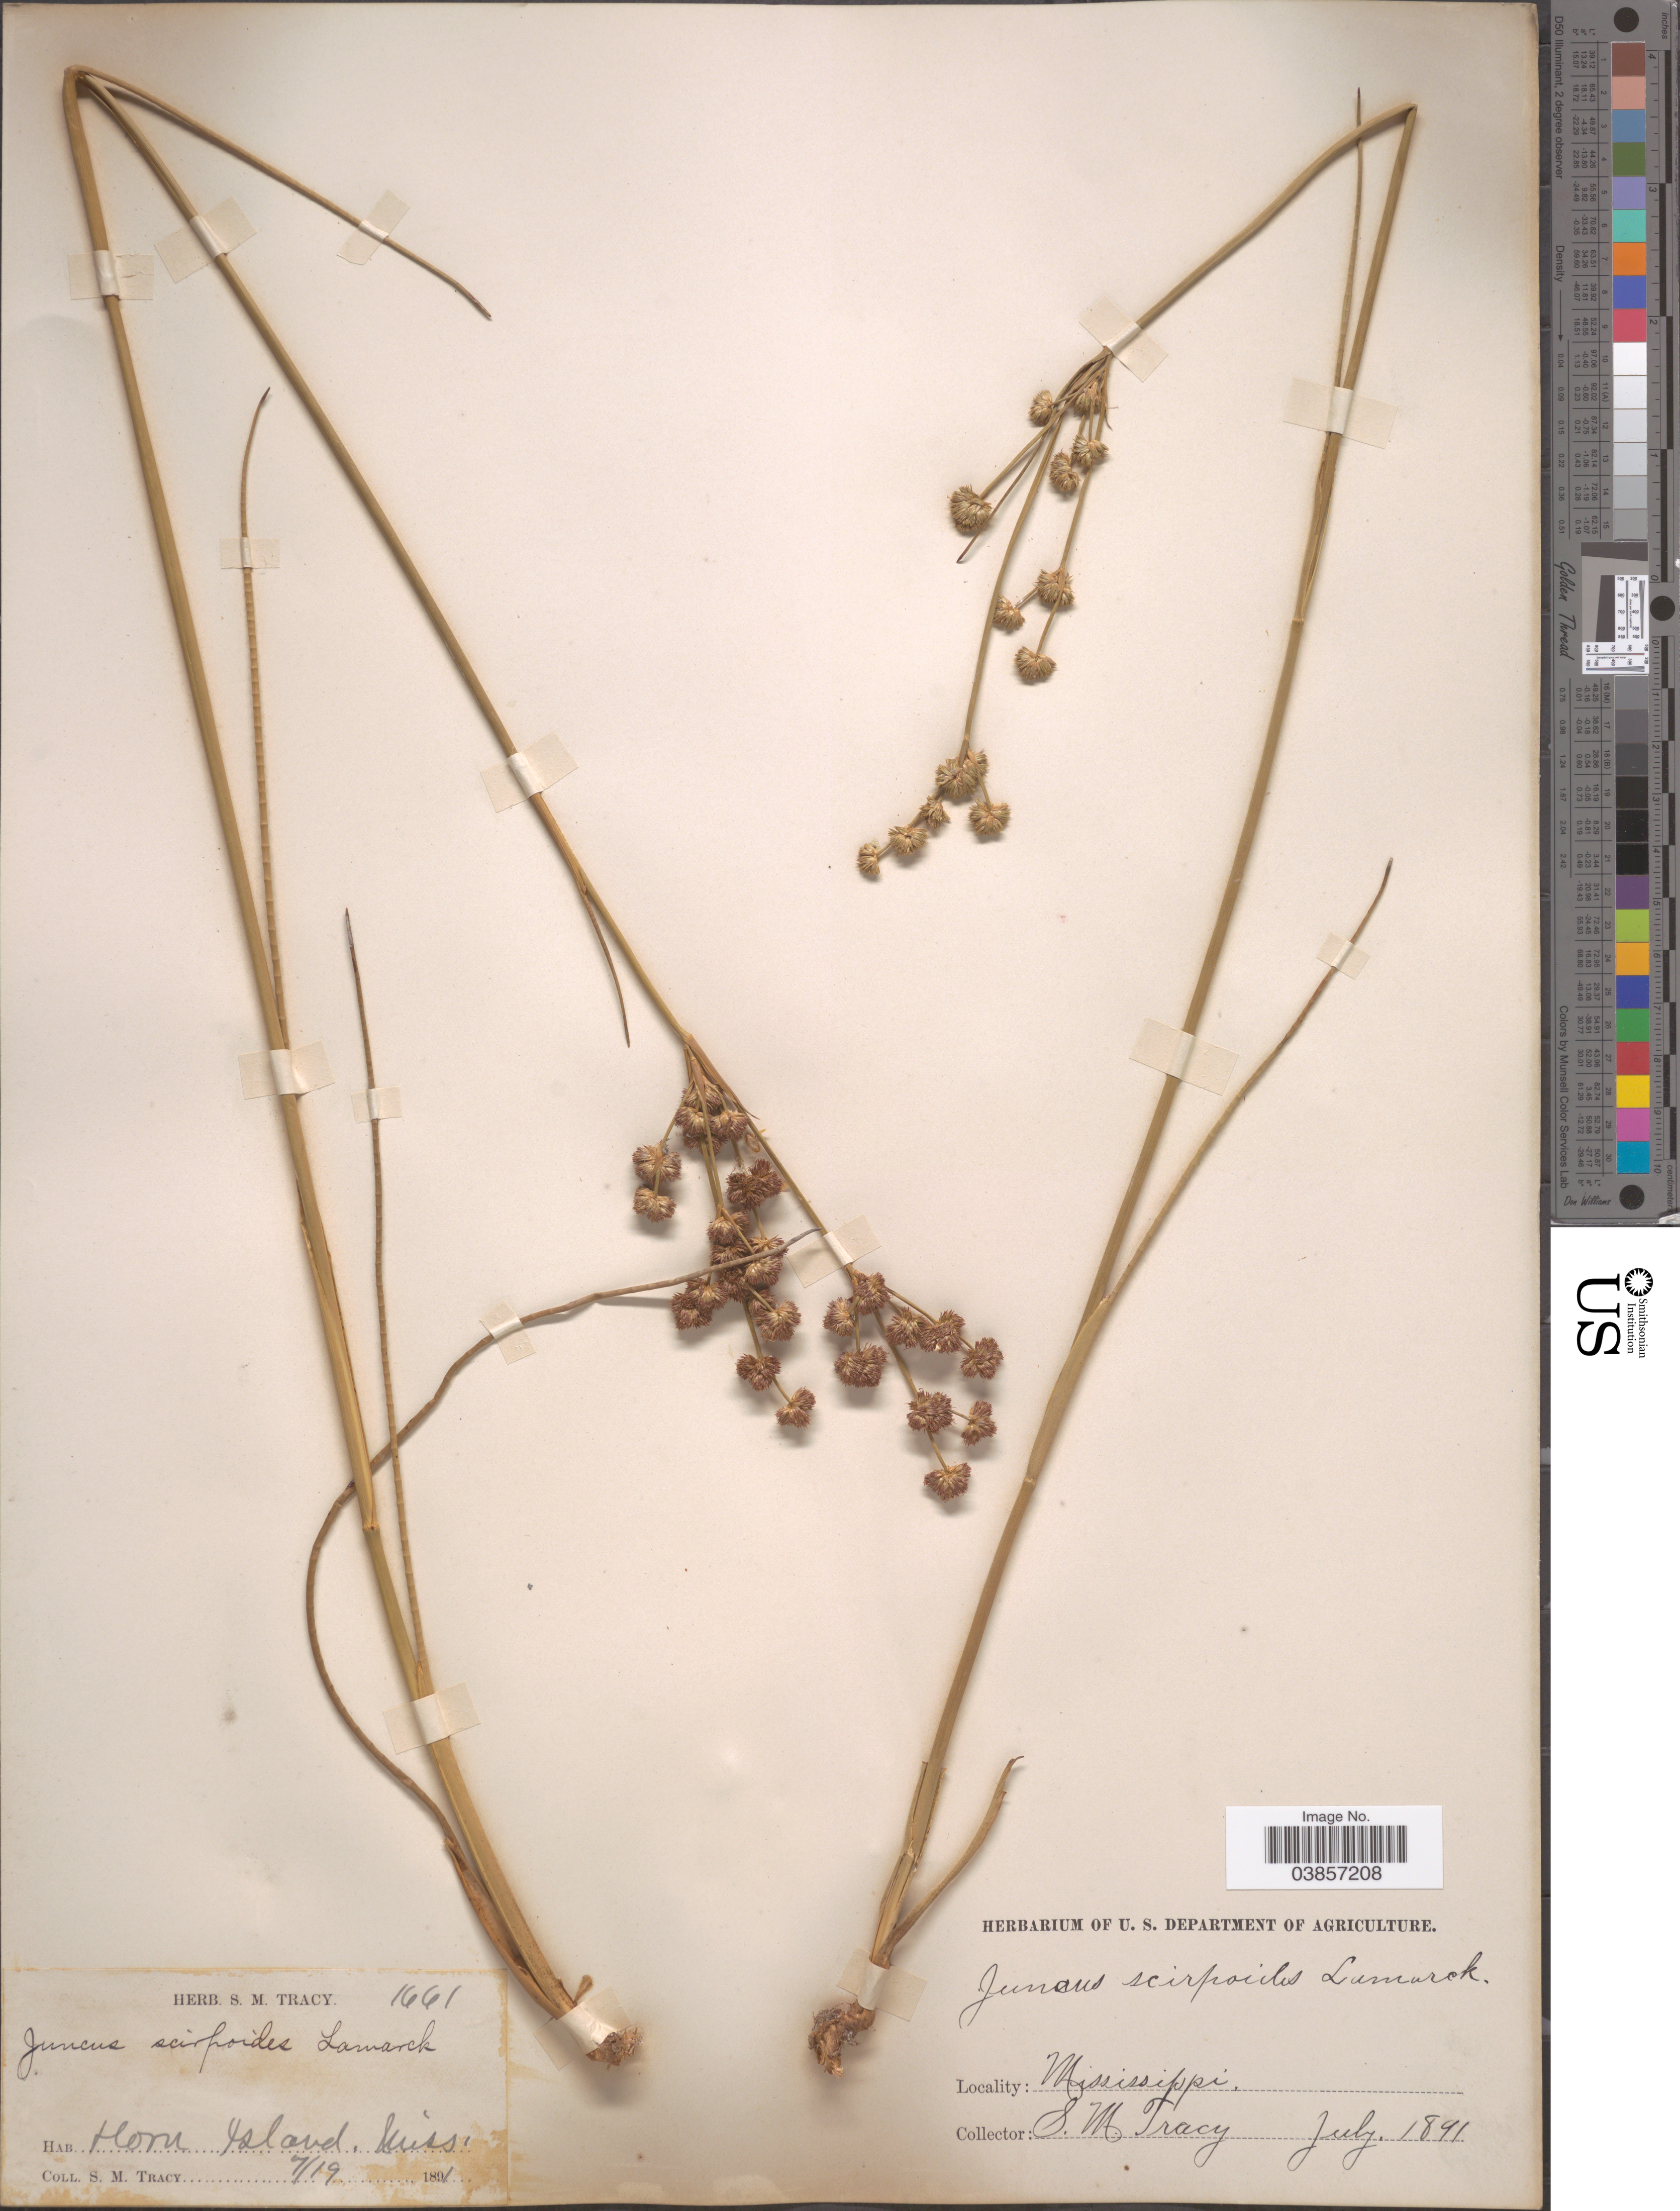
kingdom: Plantae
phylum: Tracheophyta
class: Liliopsida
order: Poales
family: Juncaceae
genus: Juncus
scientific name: Juncus scirpoides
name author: Lam.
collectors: S. M. Tracy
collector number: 1661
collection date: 1891-07-19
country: United States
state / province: Mississippi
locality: Horn Island.